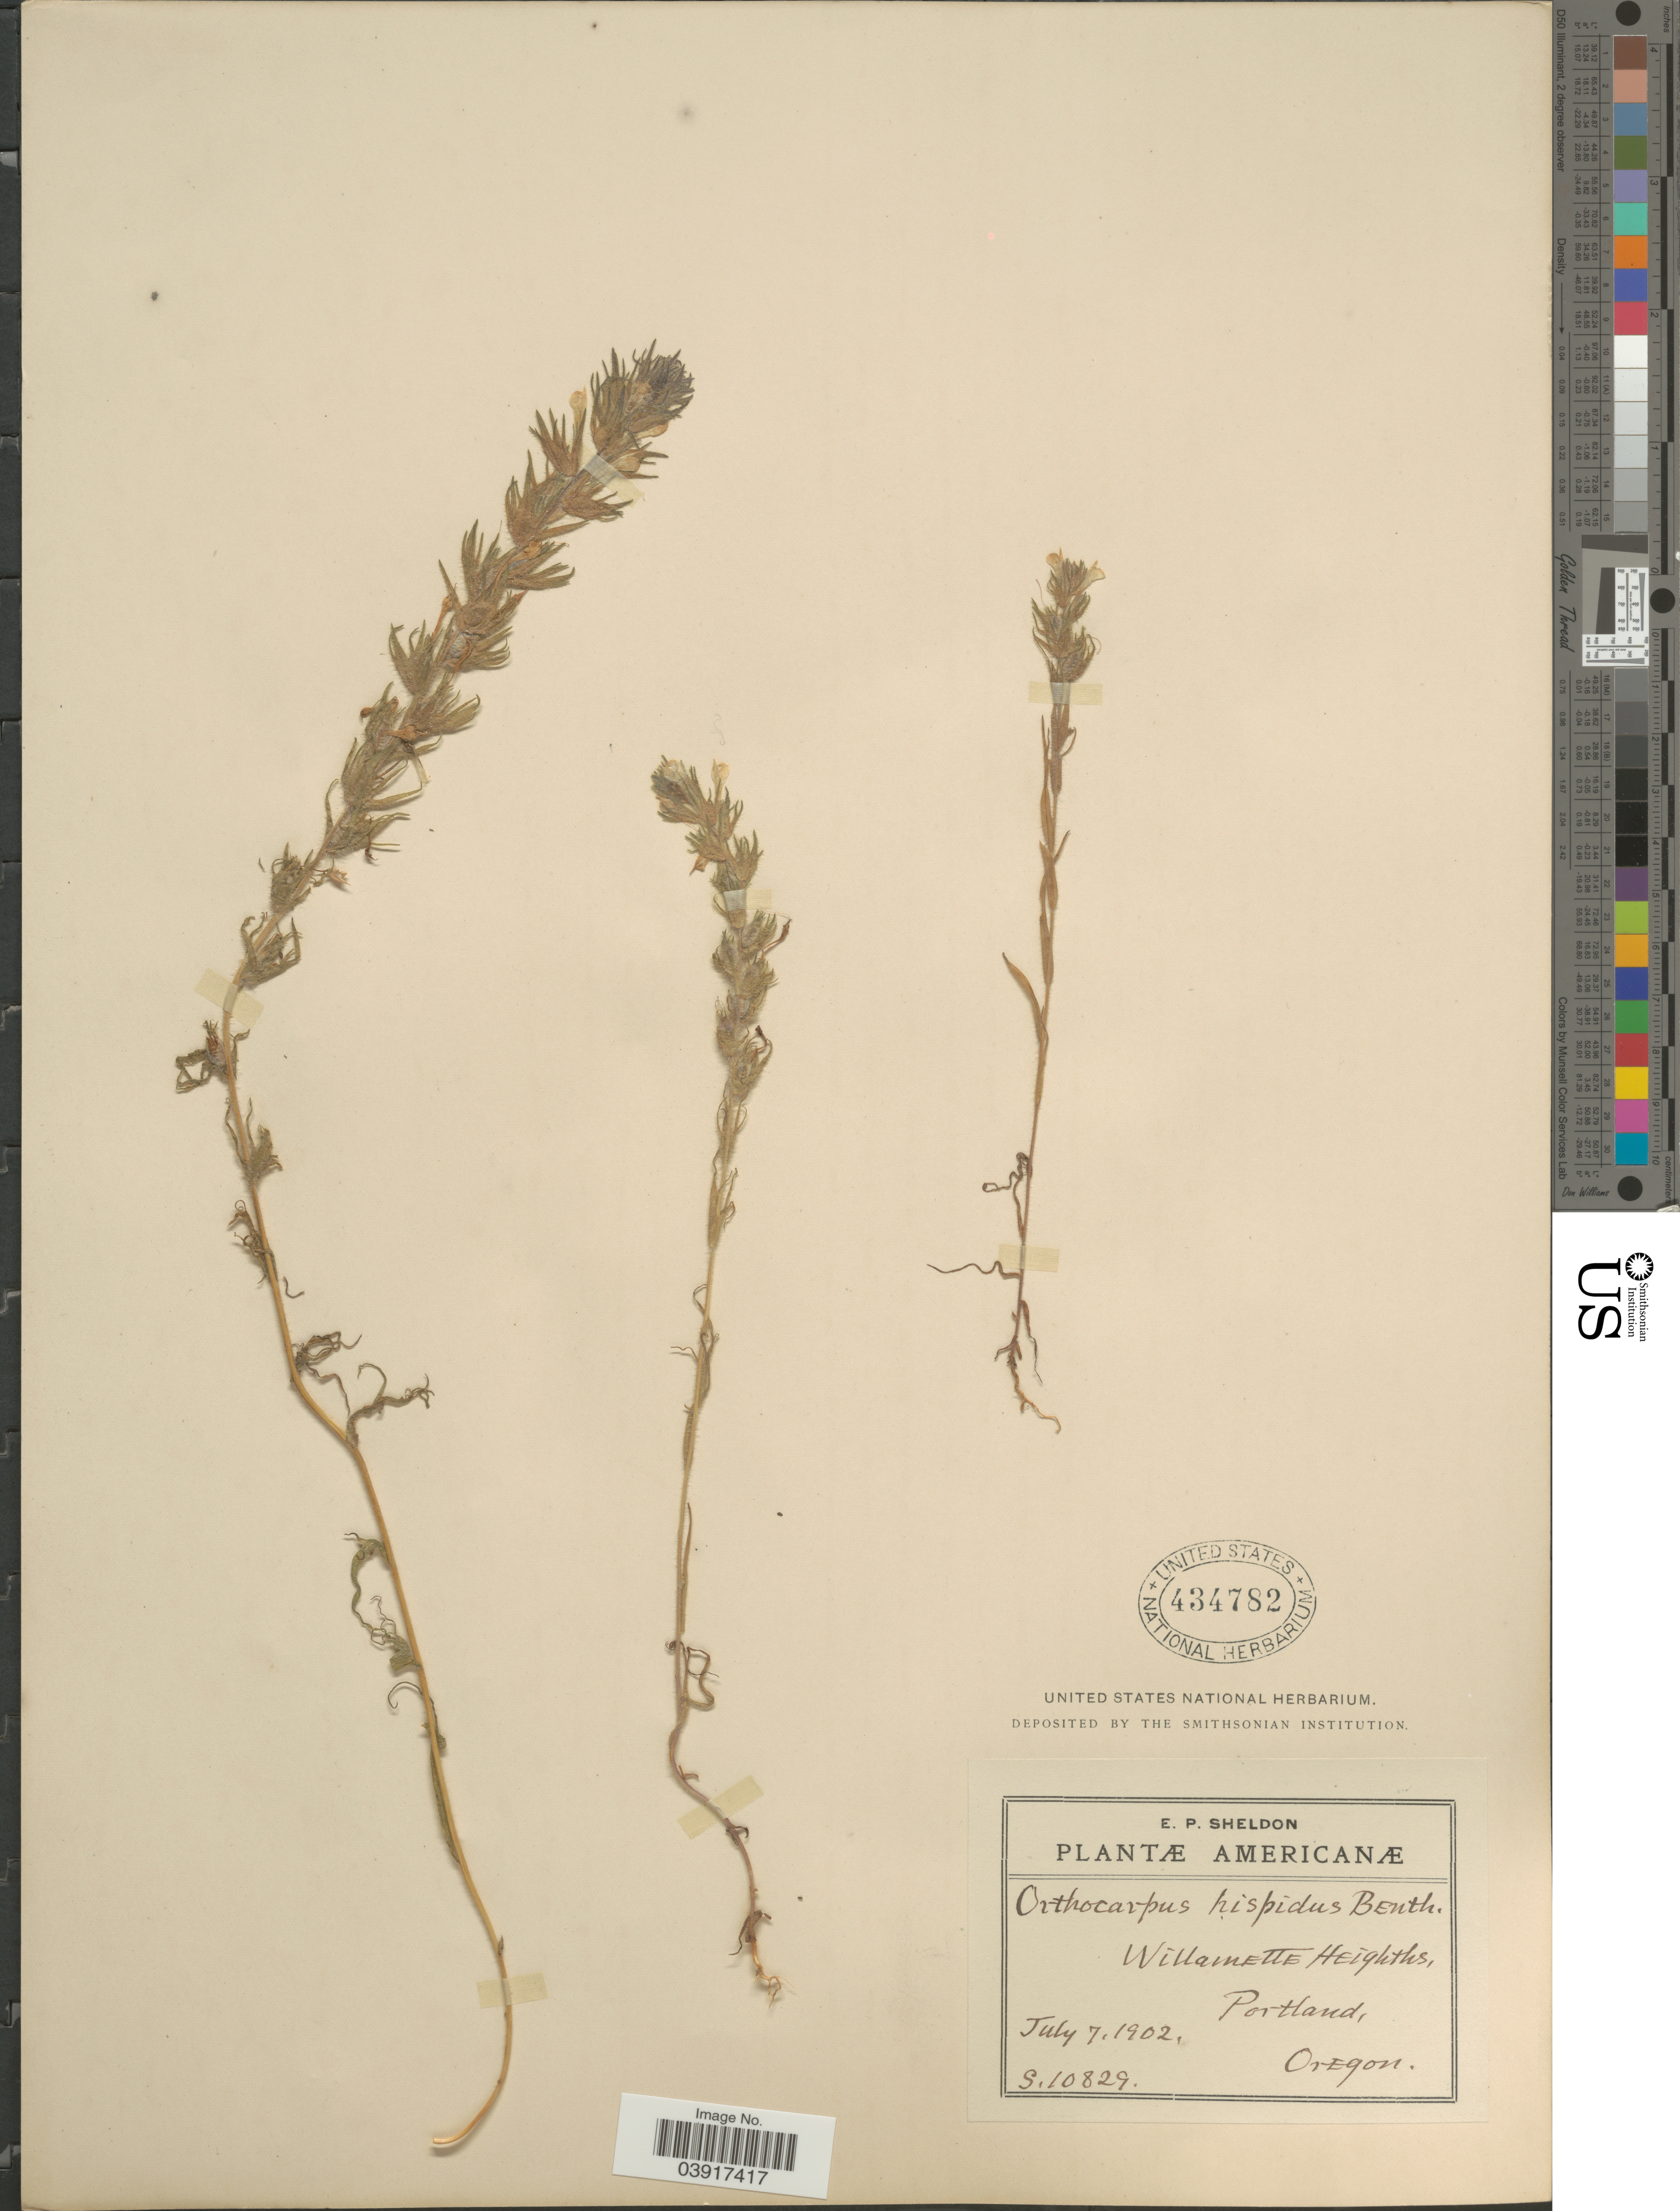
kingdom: Plantae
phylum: Tracheophyta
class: Magnoliopsida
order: Lamiales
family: Orobanchaceae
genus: Orthocarpus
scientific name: Orthocarpus hispidus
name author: Benth.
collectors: E. P. Sheldon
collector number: S.10829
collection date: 1902-07-07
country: United States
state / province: Oregon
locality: Willamette Heights, Portland.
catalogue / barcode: US 434782